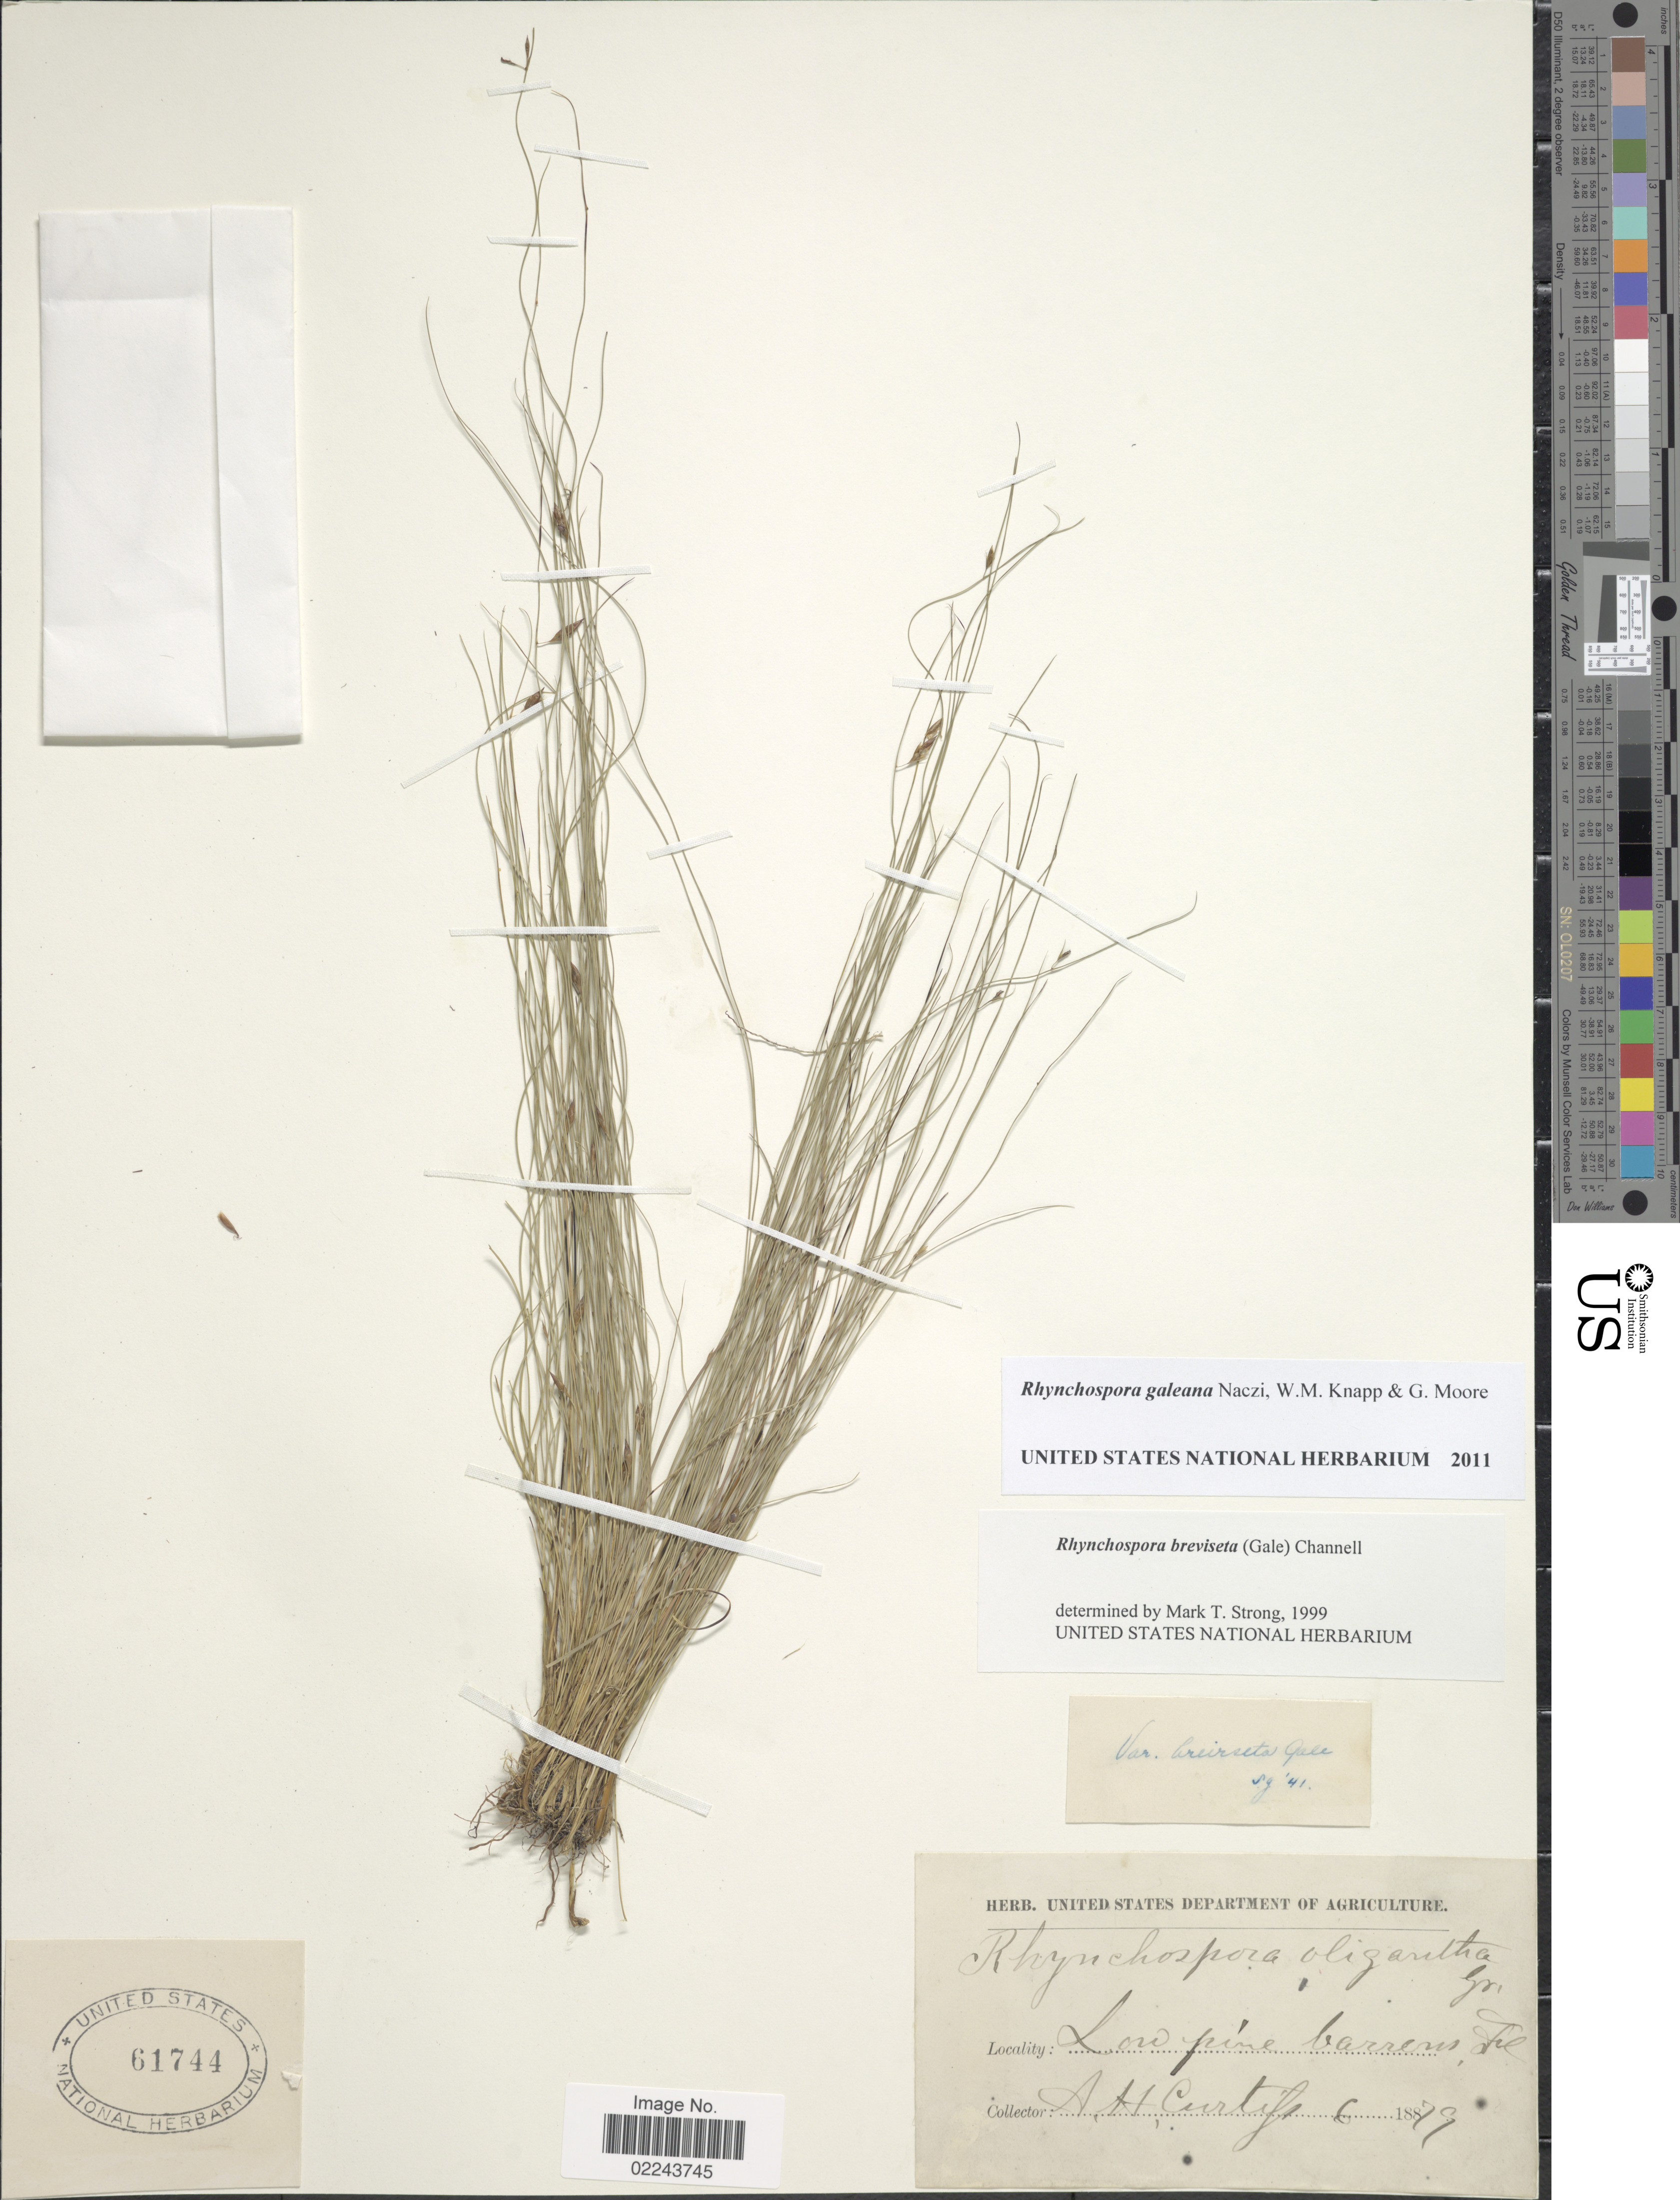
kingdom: Plantae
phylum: Tracheophyta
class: Liliopsida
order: Poales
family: Cyperaceae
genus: Rhynchospora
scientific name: Rhynchospora galeana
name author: Naczi et al.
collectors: A. H. Curtiss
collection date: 1879-06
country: United States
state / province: Florida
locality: Fl.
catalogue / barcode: US 61744